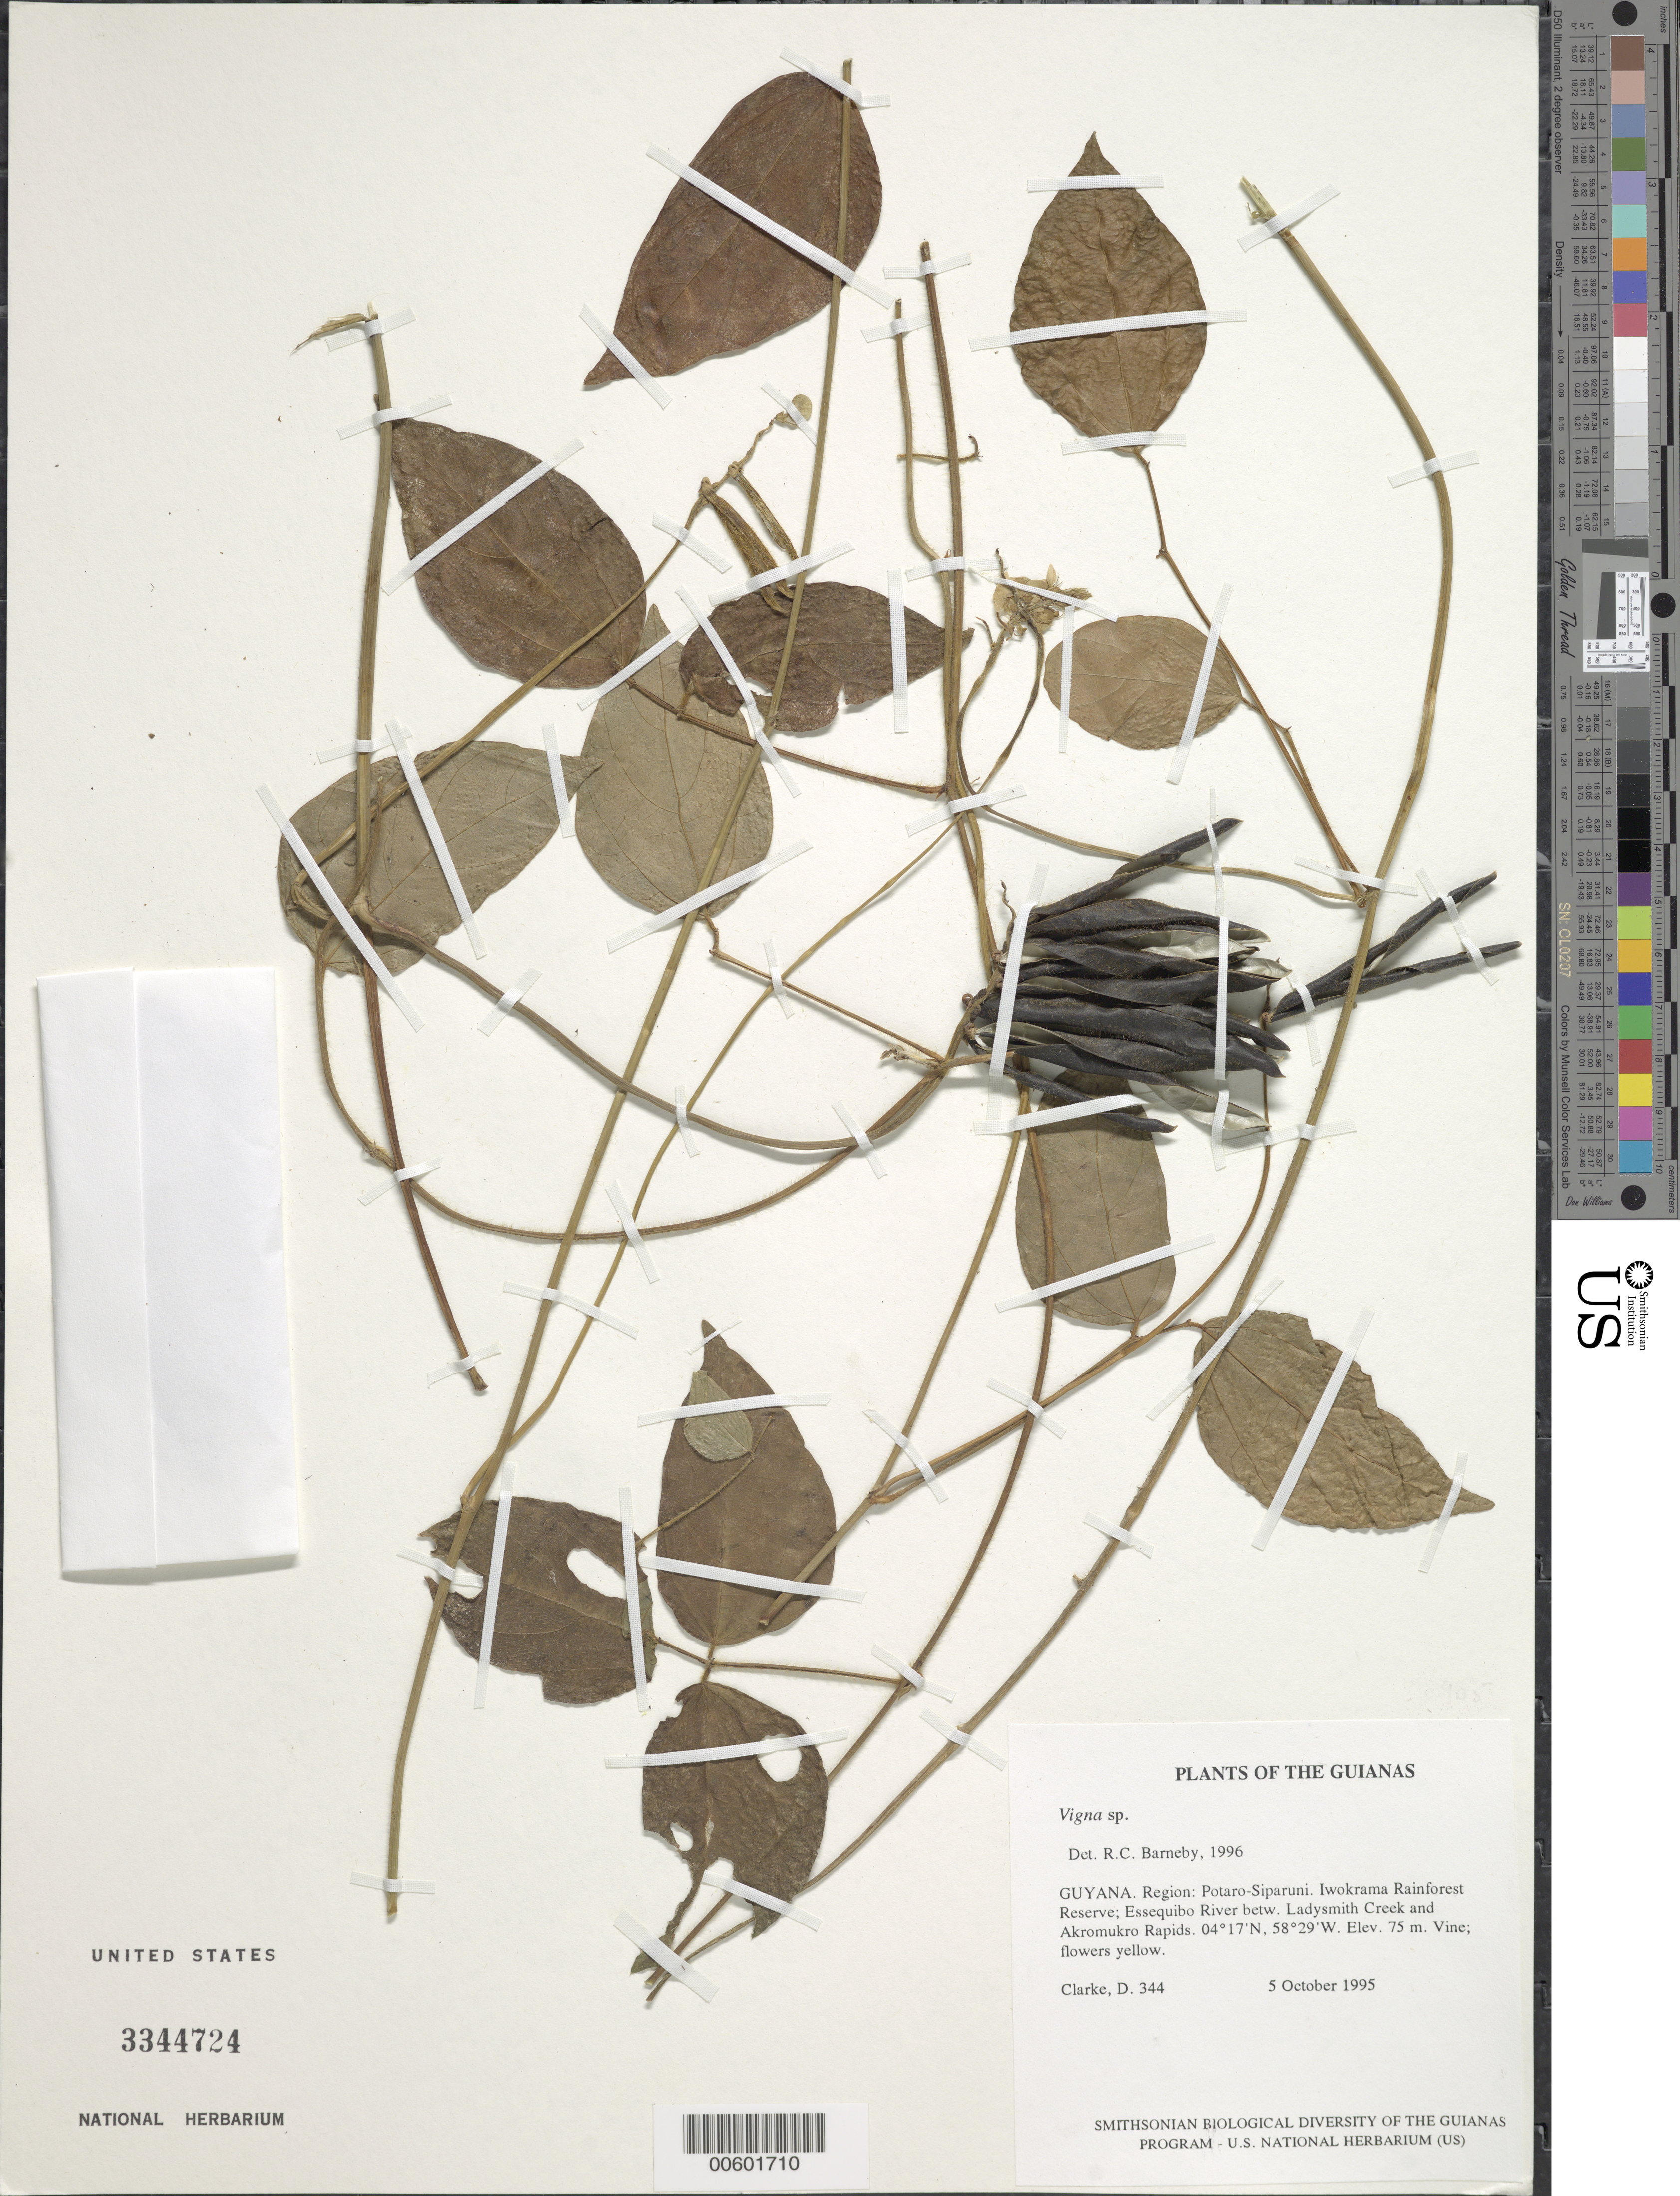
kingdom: Plantae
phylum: Tracheophyta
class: Magnoliopsida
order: Fabales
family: Fabaceae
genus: Vigna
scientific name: Vigna sp.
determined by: Barneby, Rupert C., (NY)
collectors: H. D. Clarke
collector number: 344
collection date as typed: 5 October 1995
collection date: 1995-10-05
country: Guyana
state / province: Potaro-Siparuni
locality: Iwokrama Rainforest Reserve; Essequibo River betw. Ladysmith Creek and Akromukro Rapids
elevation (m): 75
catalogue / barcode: US 3344724